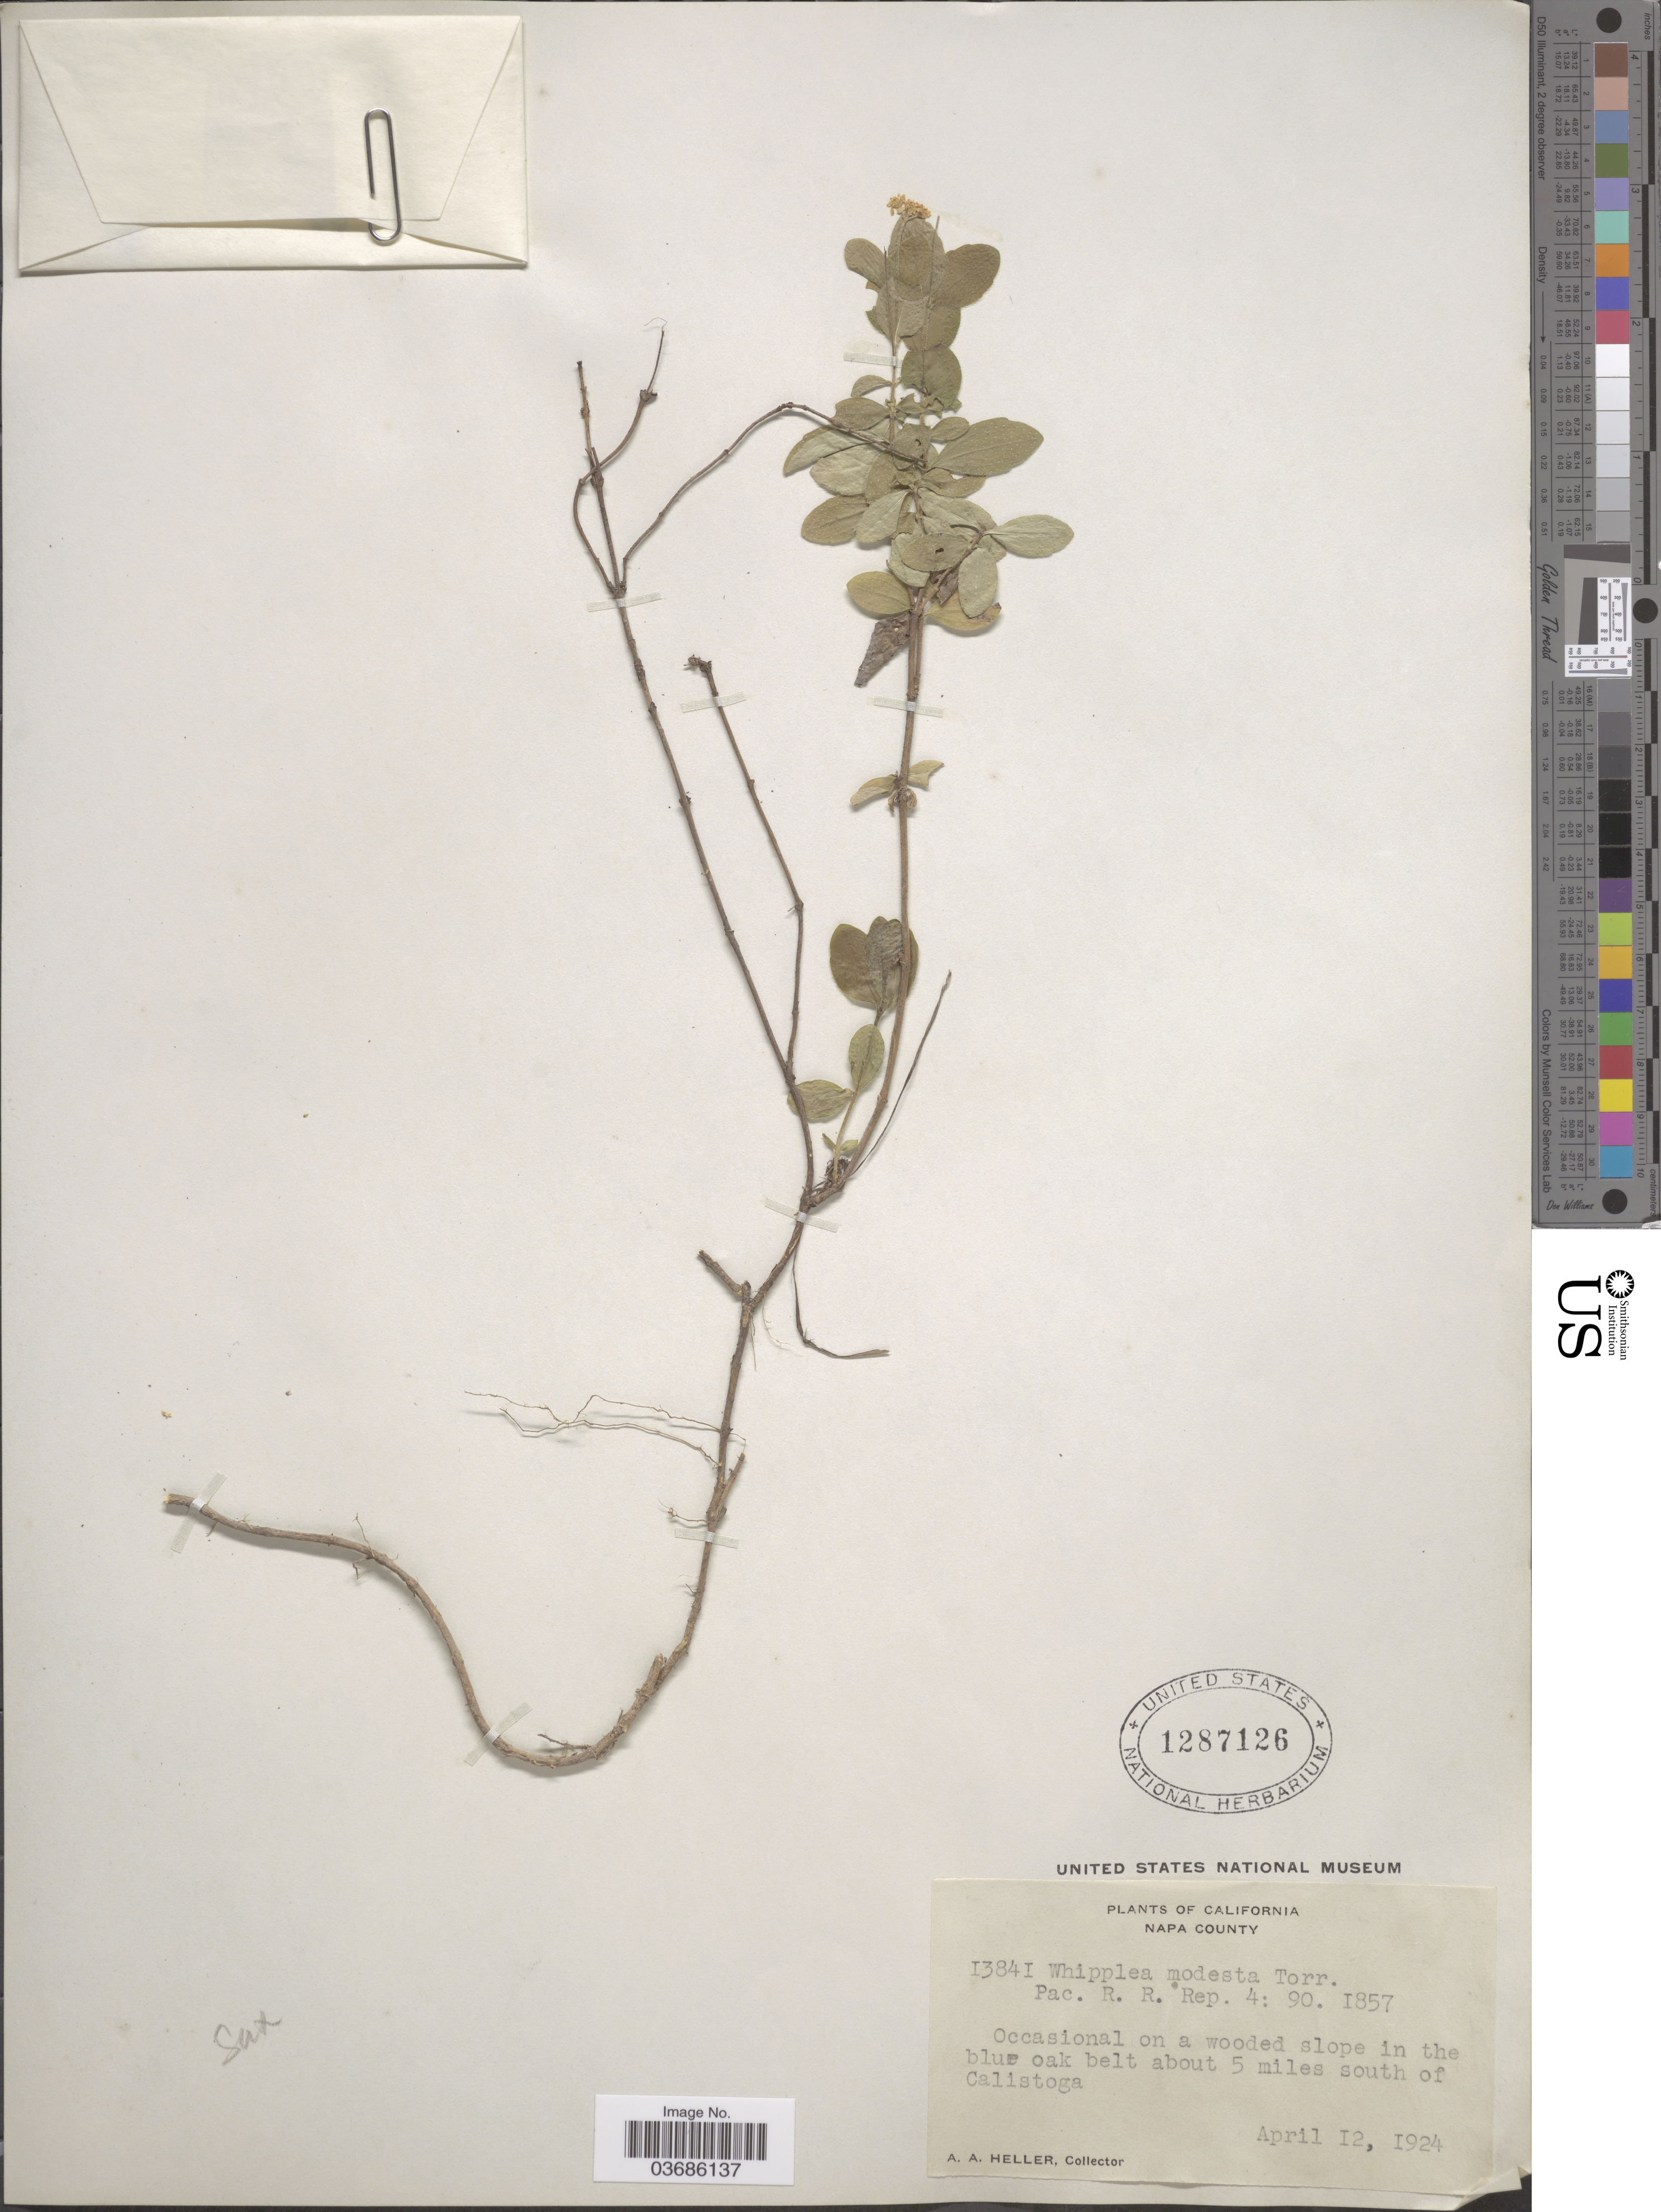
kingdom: Plantae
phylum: Tracheophyta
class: Magnoliopsida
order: Cornales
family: Hydrangeaceae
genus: Whipplea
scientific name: Whipplea modesta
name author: Torr.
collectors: A. A. Heller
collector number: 13841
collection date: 1924-04-12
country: United States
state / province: California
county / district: Napa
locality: Napa County. On a wooded slope in the blue oak belt about 5 miles south of Calistoga.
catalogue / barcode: US 1287126